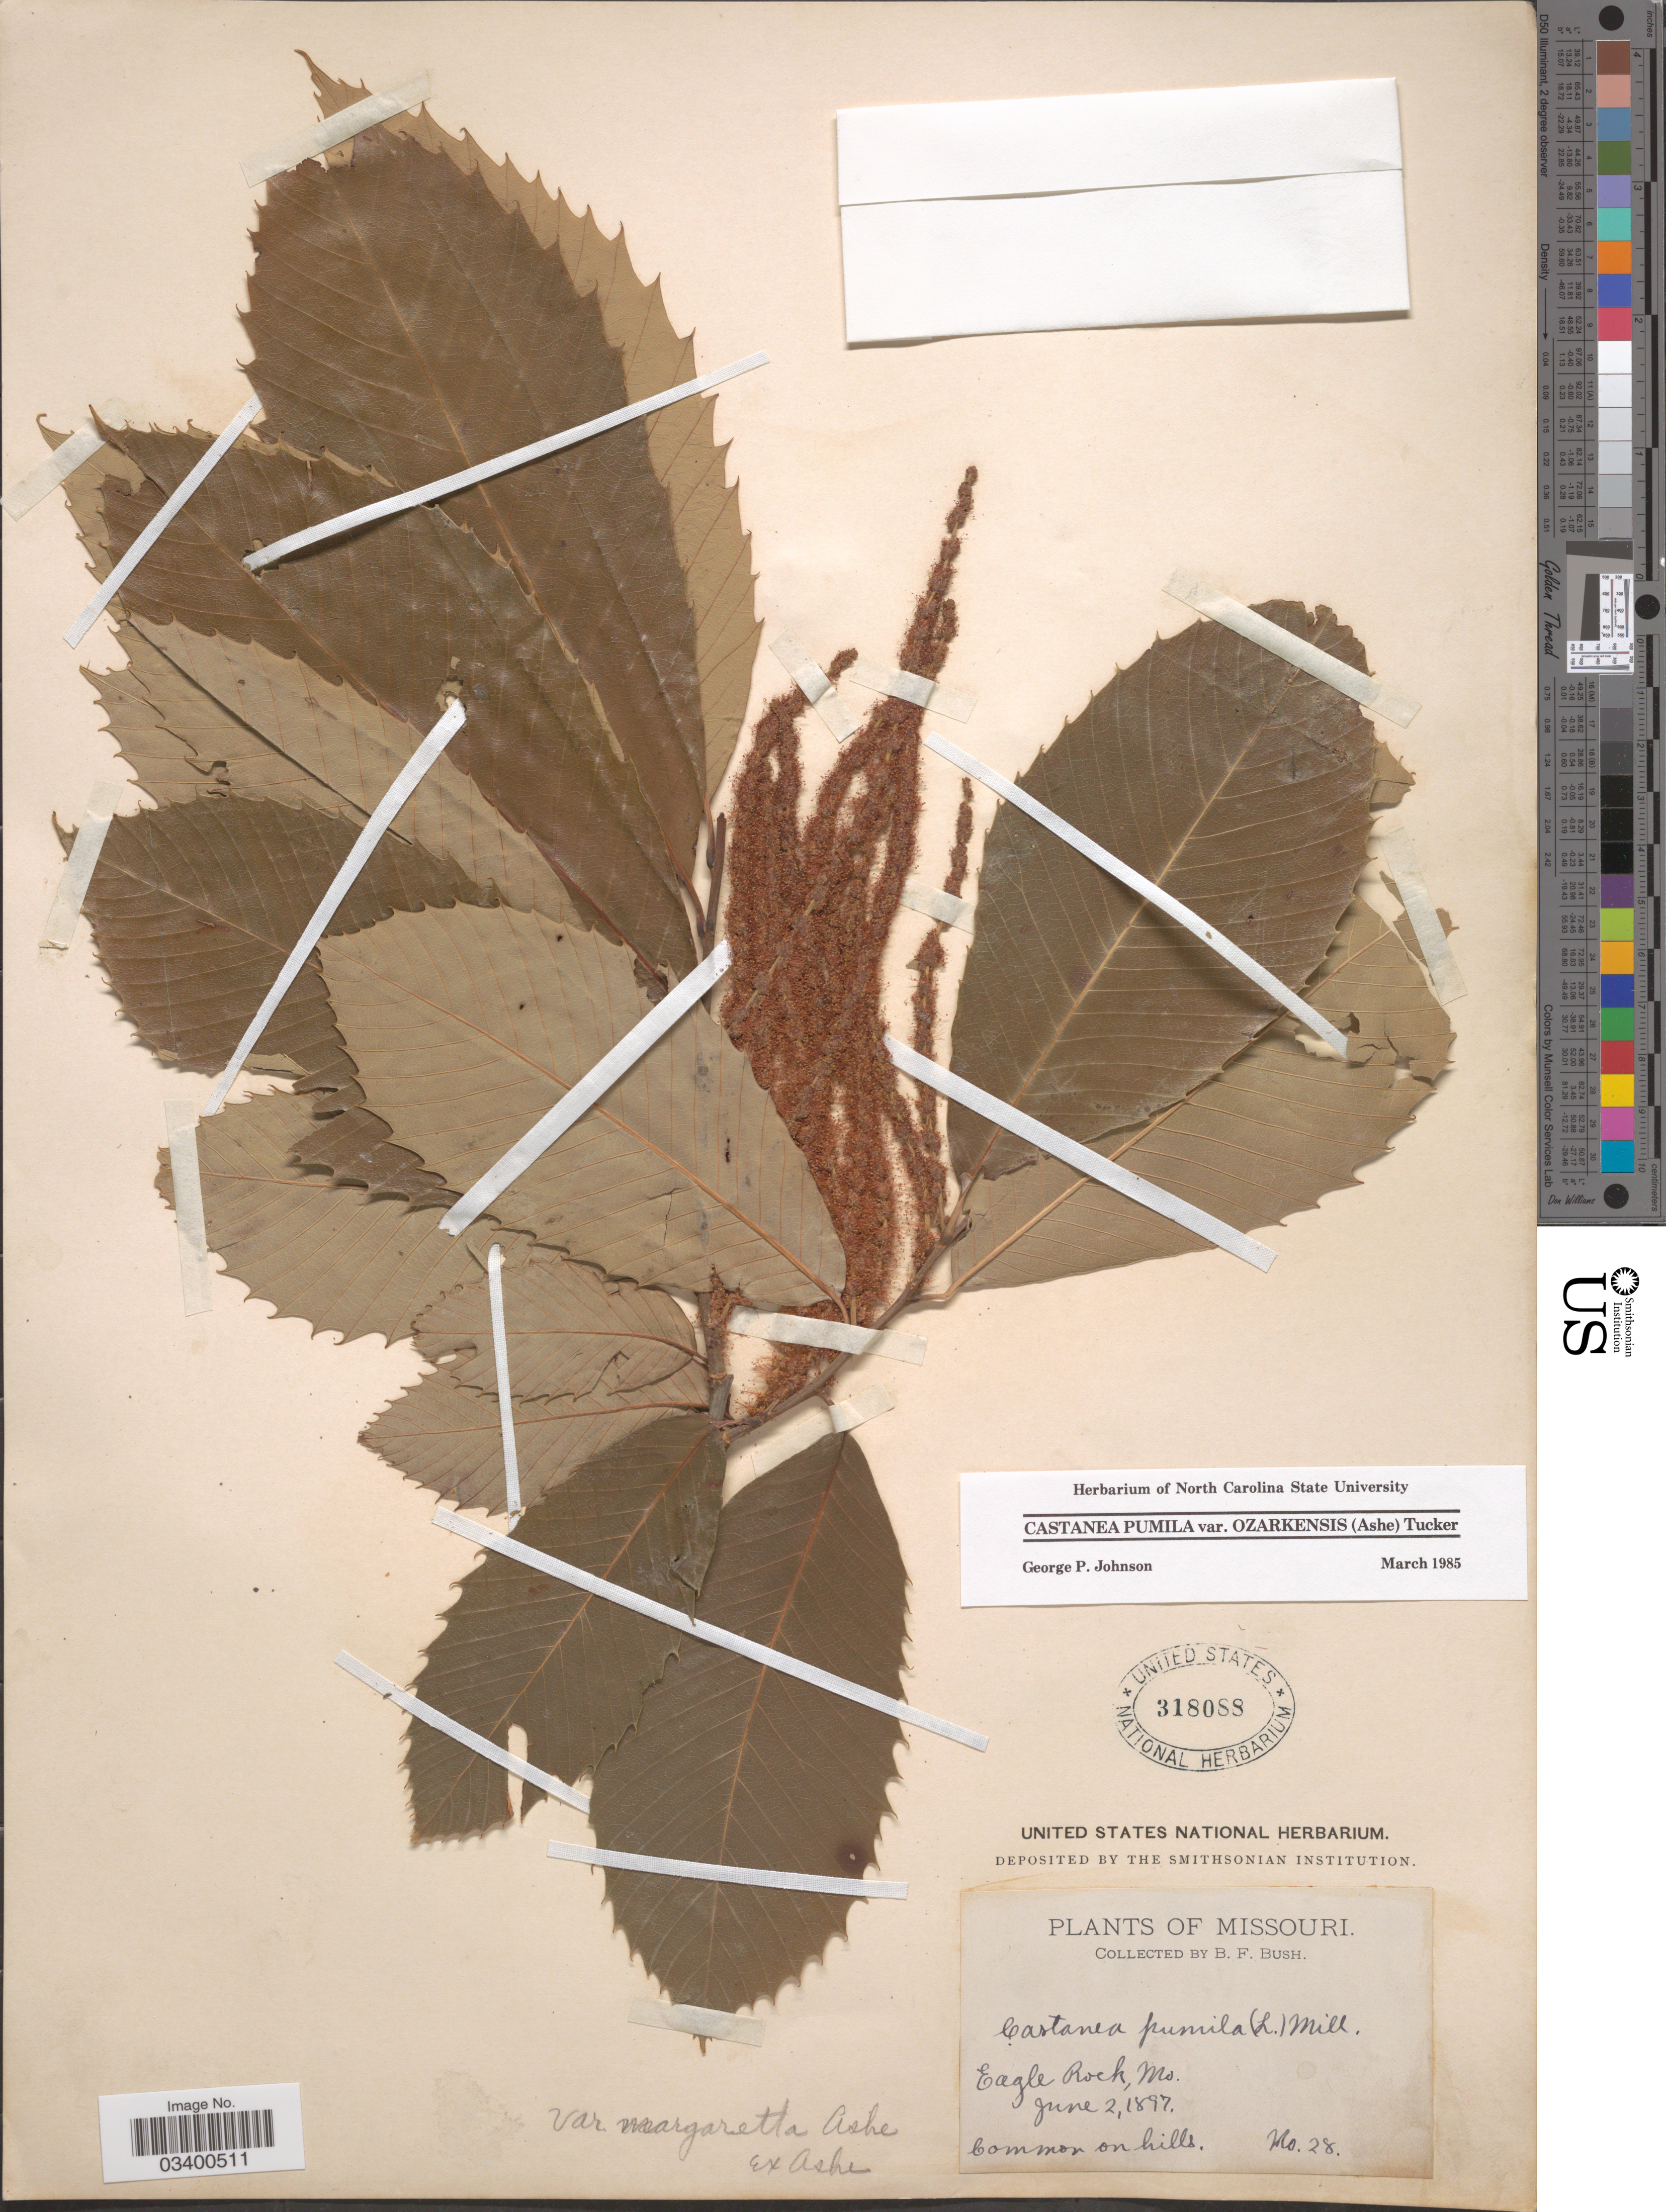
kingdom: Plantae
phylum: Tracheophyta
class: Magnoliopsida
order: Fagales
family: Fagaceae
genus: Castanea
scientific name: Castanea pumila var. ozarkensis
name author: (Ashe) Tucker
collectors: B. F. Bush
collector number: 28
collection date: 1897-06-02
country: United States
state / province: Missouri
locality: Eagle Rock.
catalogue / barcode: US 318088